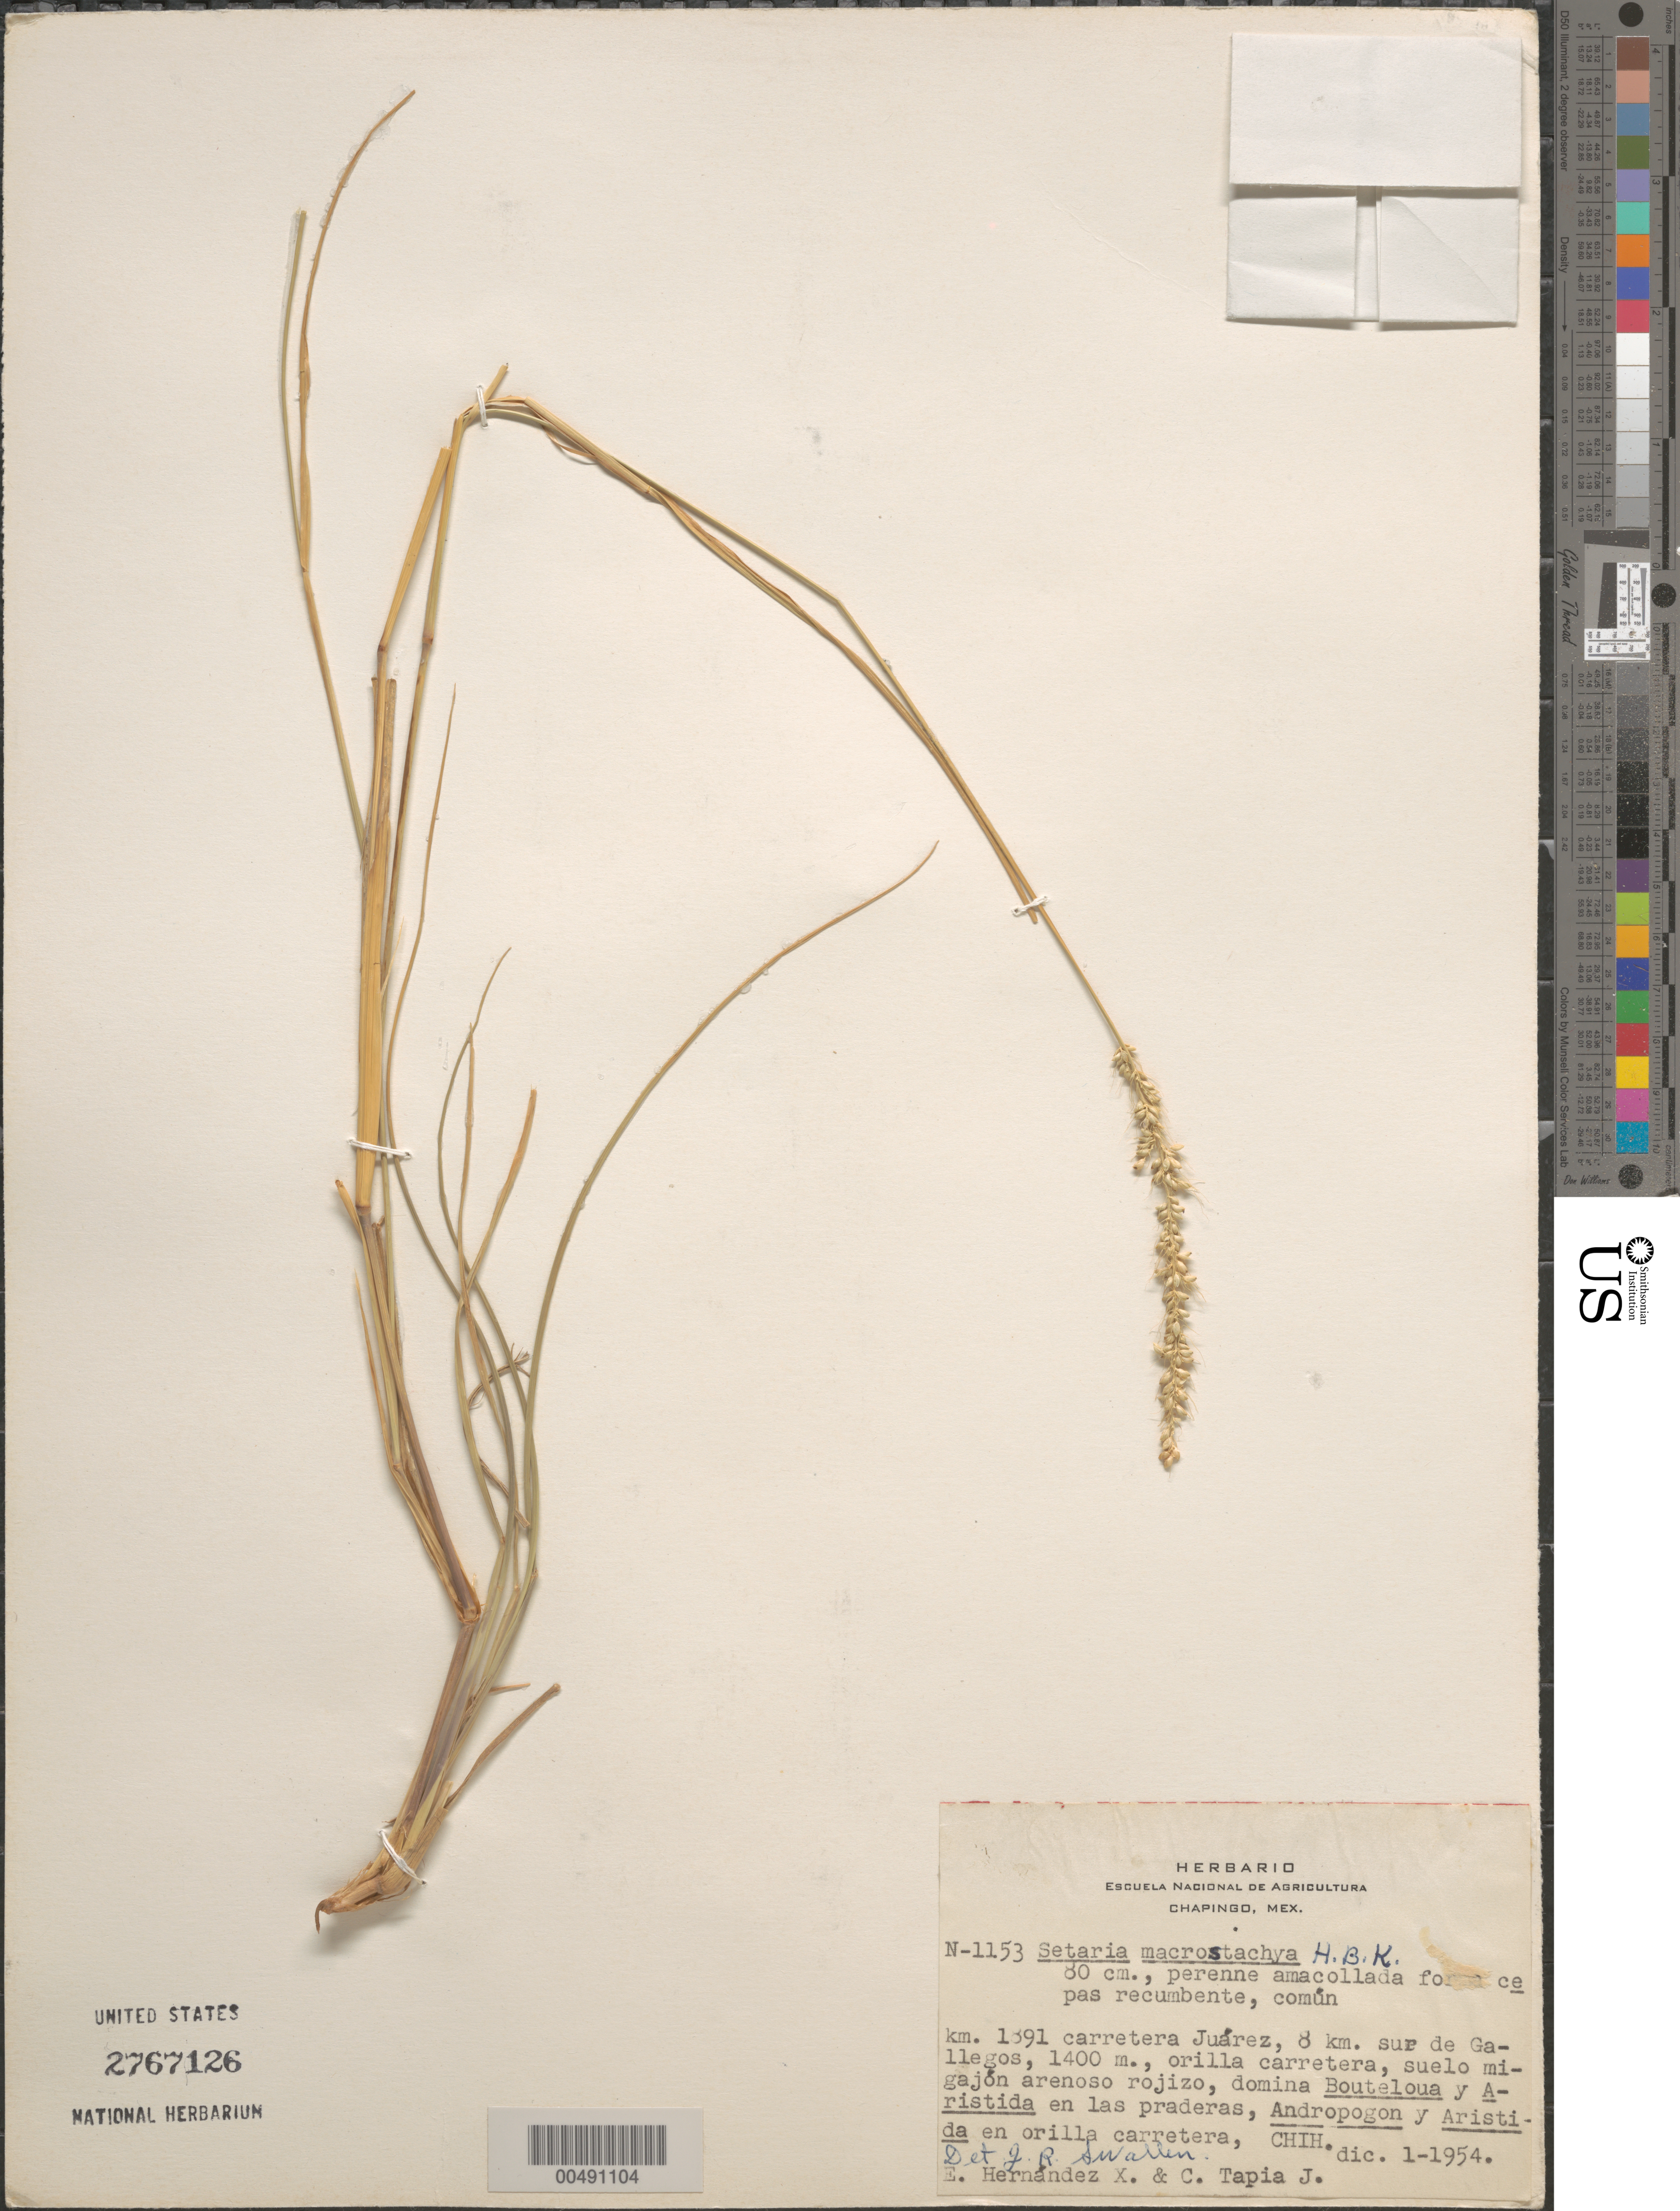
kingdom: Plantae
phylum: Tracheophyta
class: Liliopsida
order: Poales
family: Poaceae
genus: Setaria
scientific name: Setaria macrostachya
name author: Kunth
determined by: Swallen, Jason R.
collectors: E. I. Hernández-X. & C. Tapia-J.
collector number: N-1153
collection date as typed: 1 Dec 1954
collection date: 1954-12-01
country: Mexico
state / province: Chihuahua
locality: Km 1891 Juárez Rd, 8 km S of Gallegos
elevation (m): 1400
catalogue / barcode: US 2767126